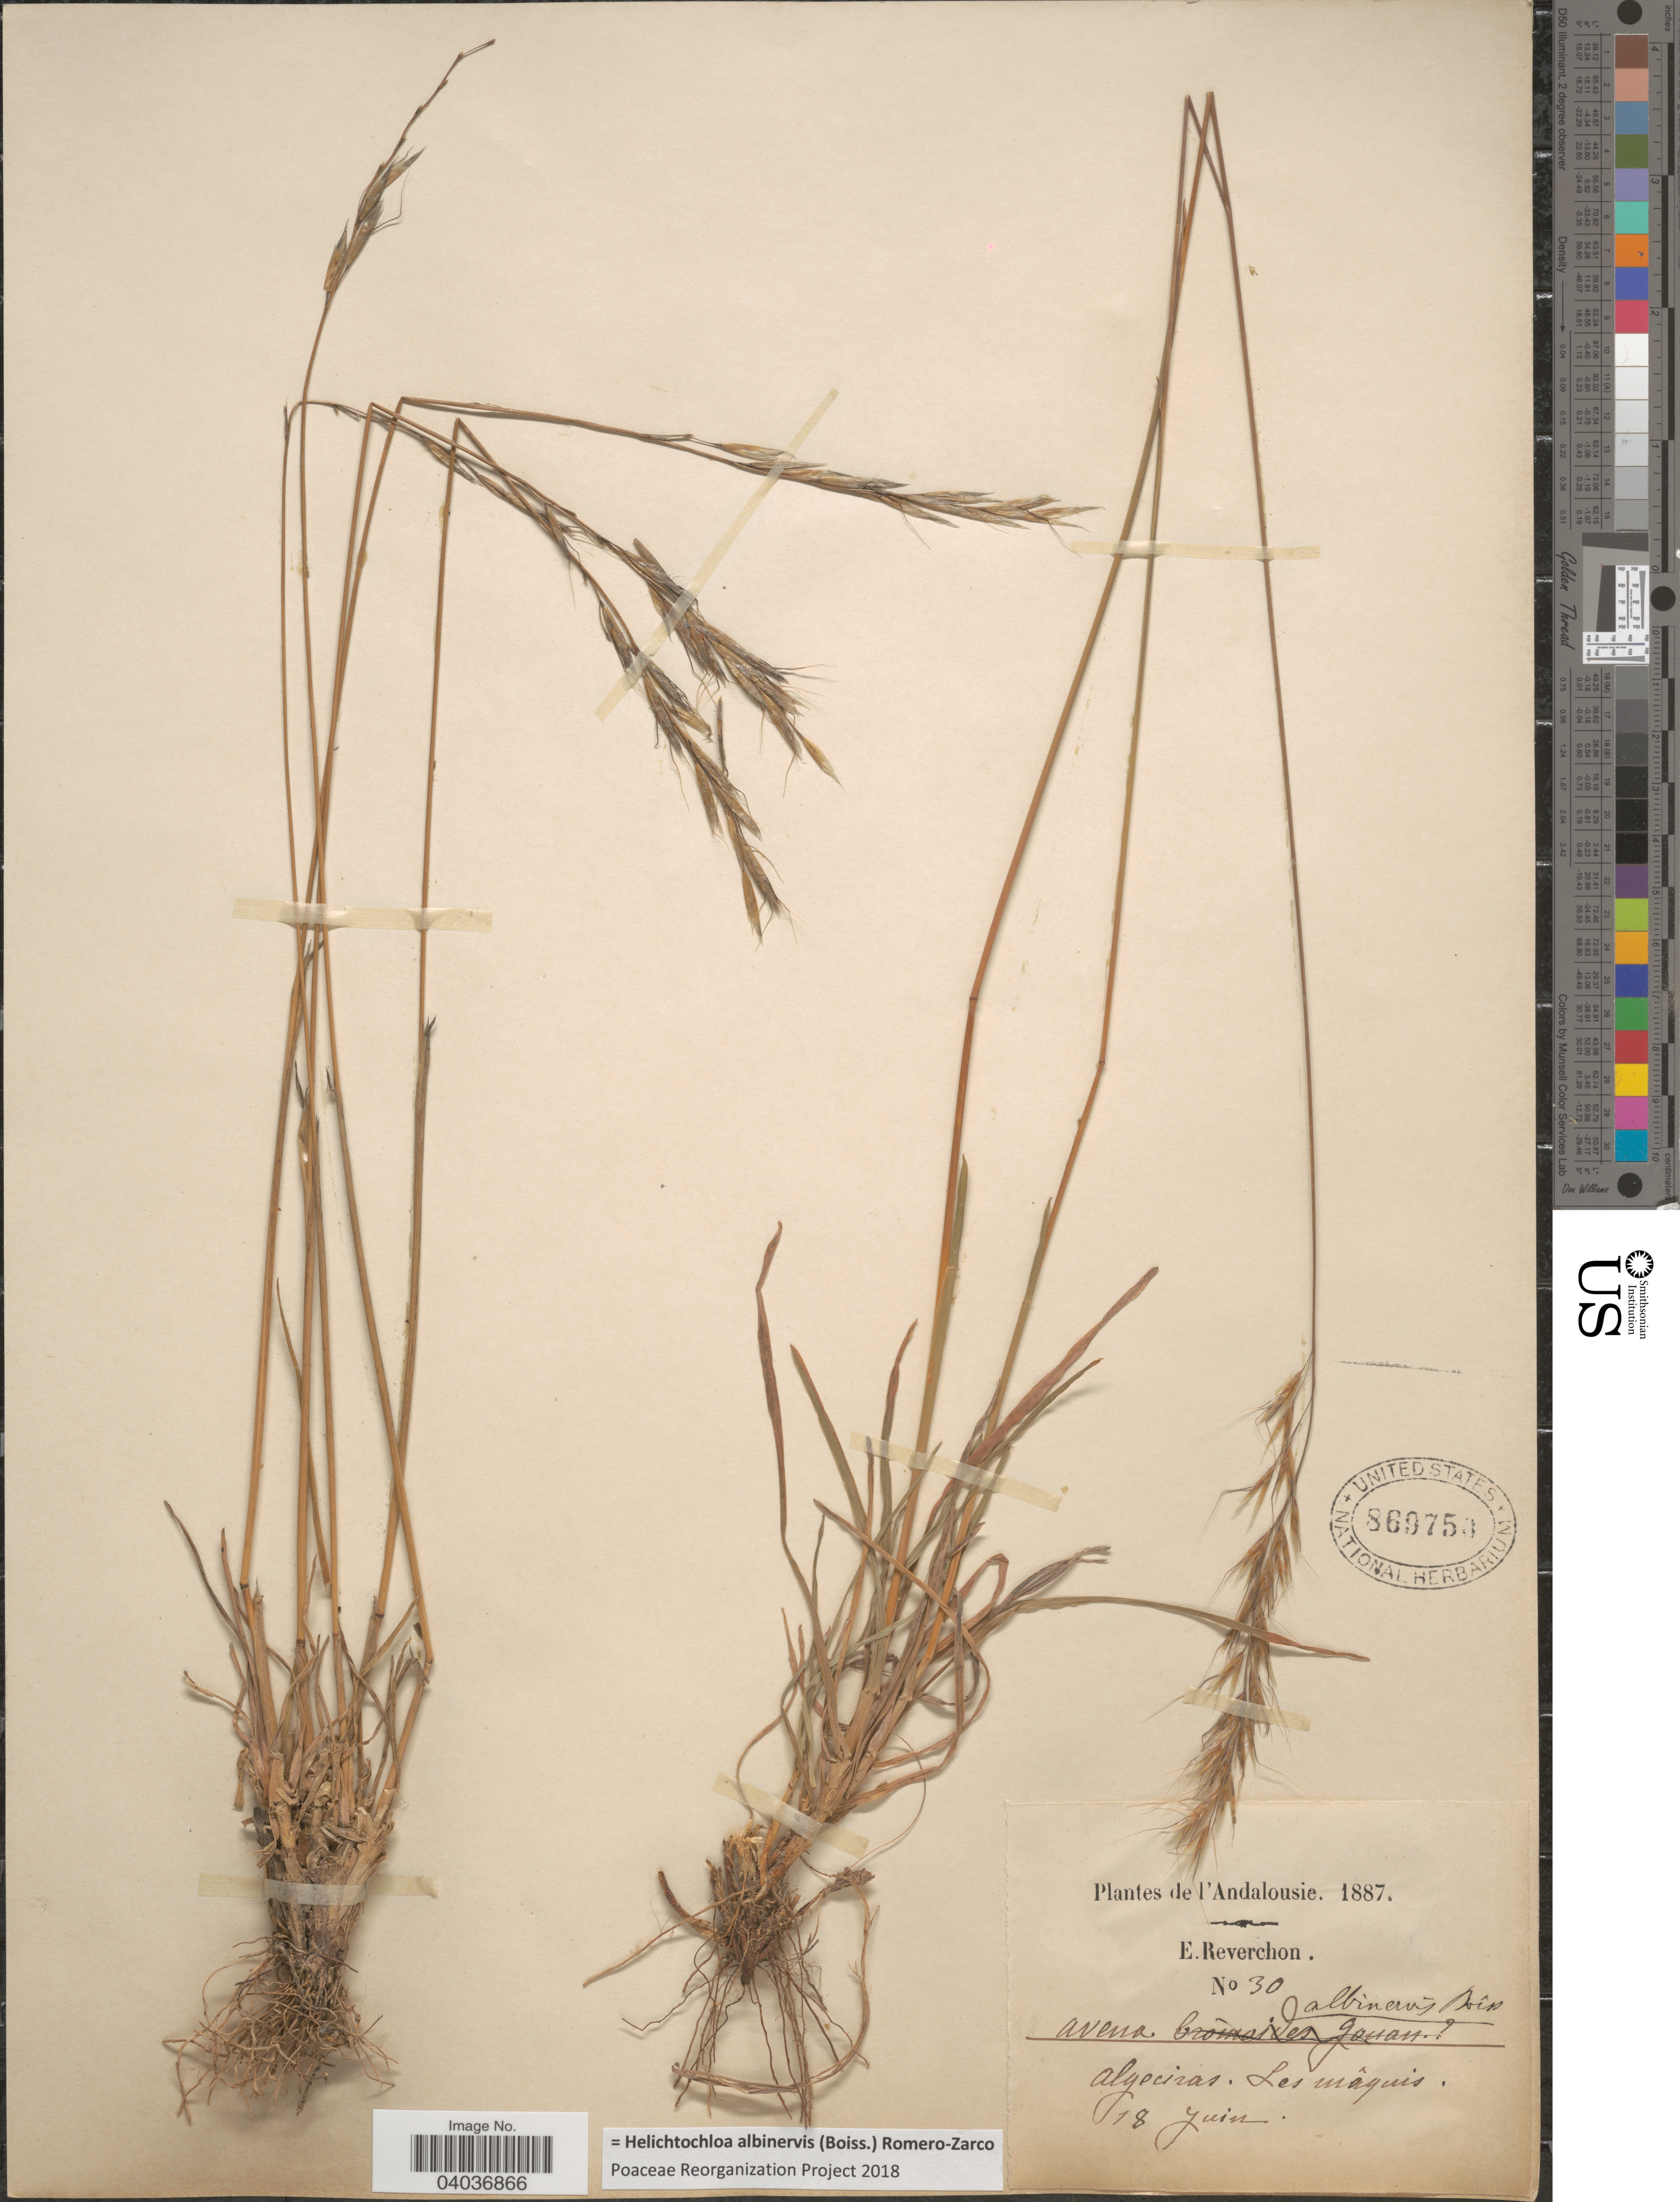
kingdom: Plantae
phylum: Tracheophyta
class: Liliopsida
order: Poales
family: Poaceae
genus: Helictochloa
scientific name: Helictochloa albinervis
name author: (Boiss.) Romero-Zarco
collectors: E. Reverchon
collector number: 30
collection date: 1887-06-18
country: Spain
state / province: Andalucía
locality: L'Andalousie. Algeciras. Les mâquis.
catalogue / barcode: US 869750